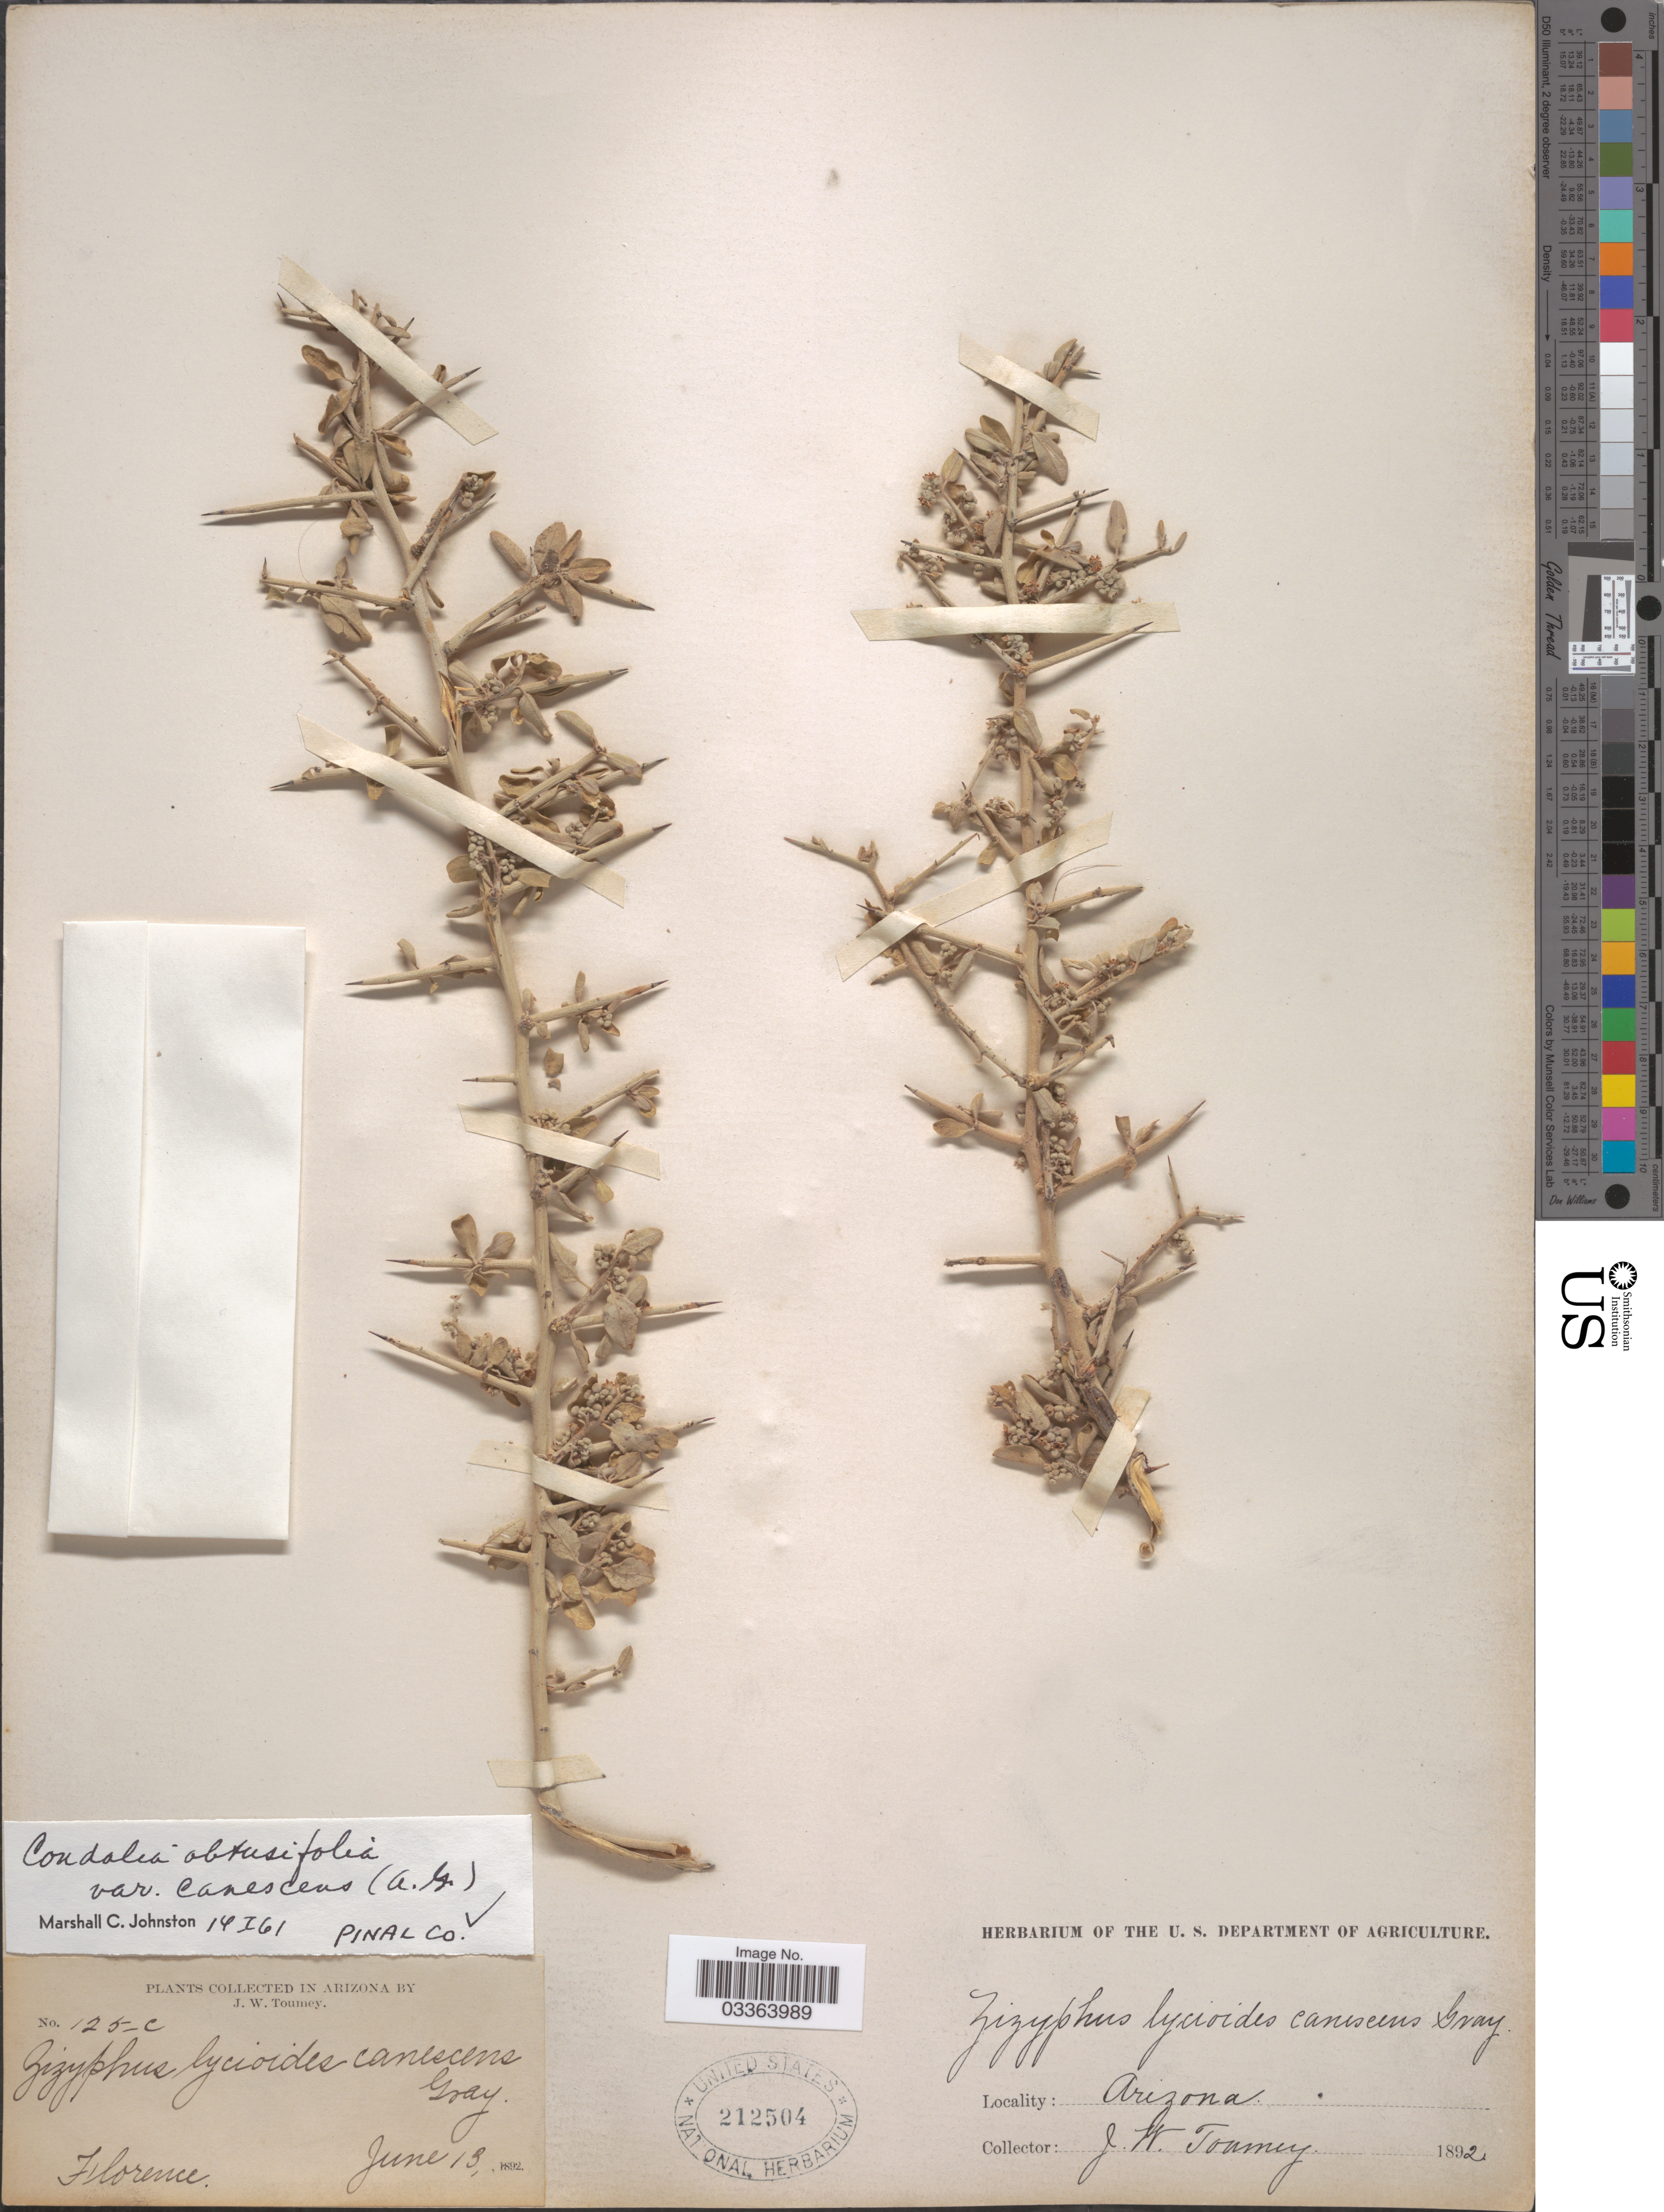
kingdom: Plantae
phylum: Tracheophyta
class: Magnoliopsida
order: Rosales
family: Rhamnaceae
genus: Sarcomphalus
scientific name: Sarcomphalus obtusifolius var. canescens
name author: (A. Gray) Hauenschild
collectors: J. W. Toumey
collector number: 125c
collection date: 1892-06-13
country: United States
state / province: Arizona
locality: Florence.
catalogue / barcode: US 212504